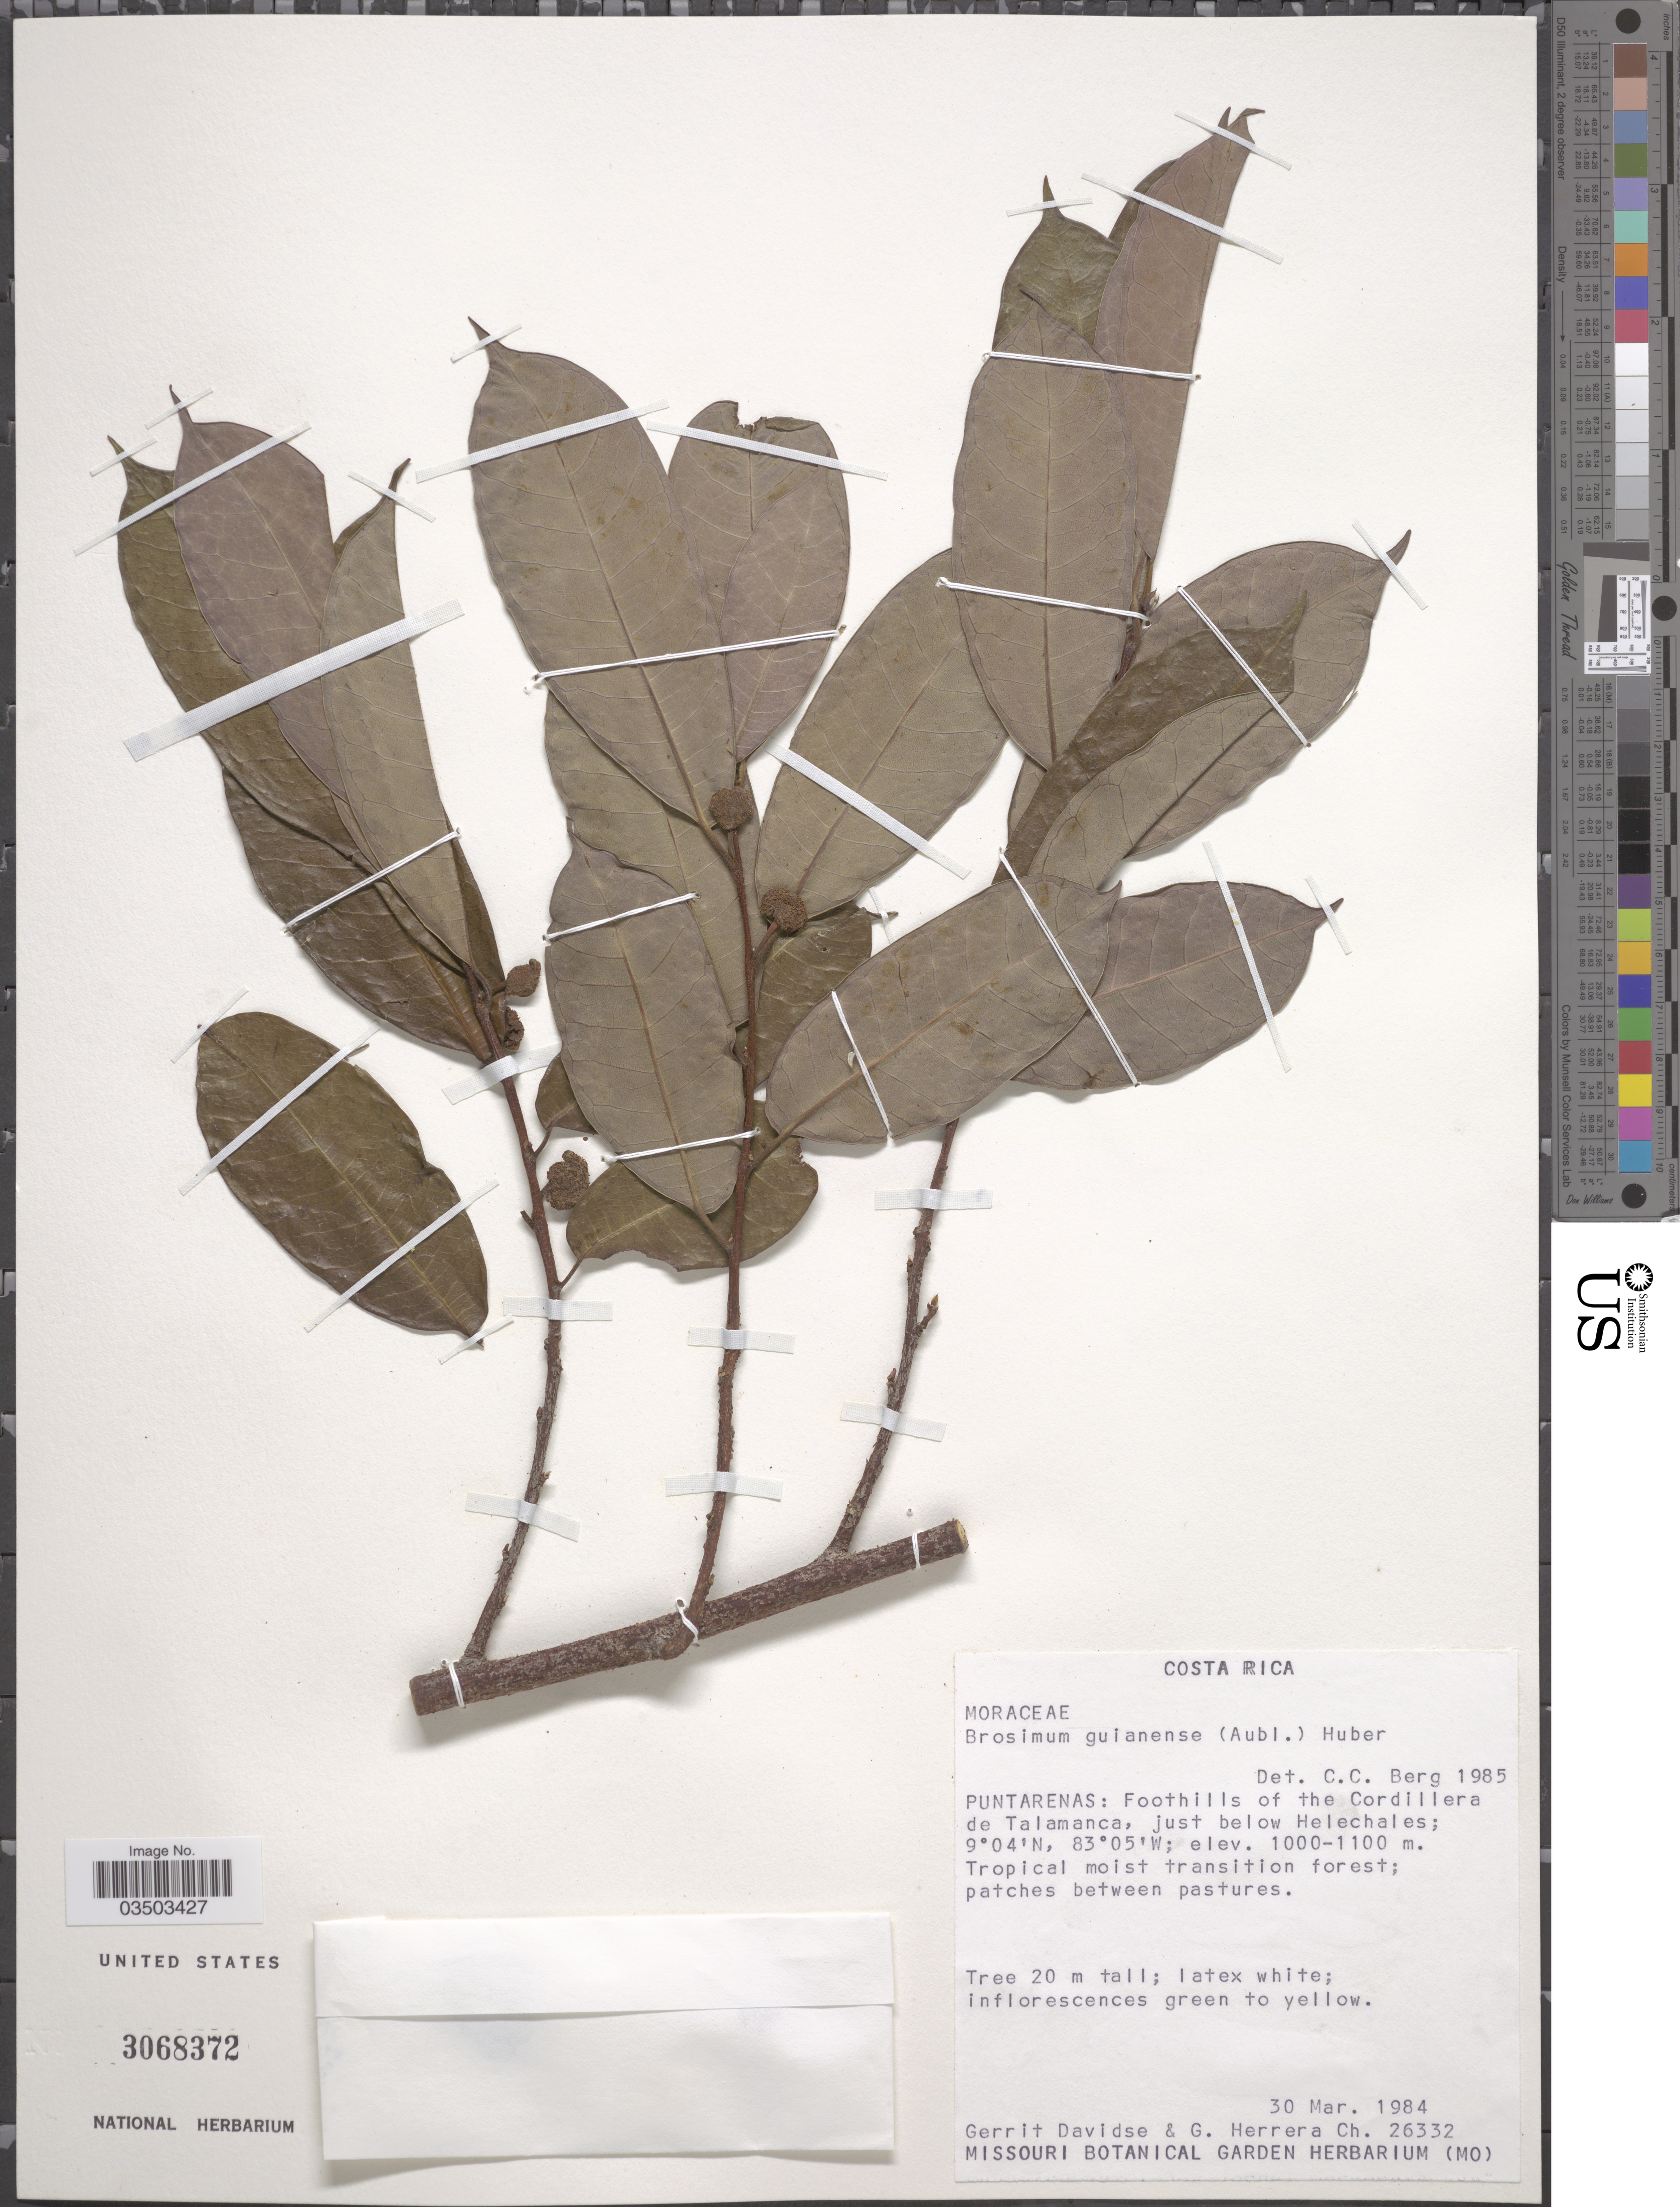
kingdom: Plantae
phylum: Tracheophyta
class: Magnoliopsida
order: Rosales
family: Moraceae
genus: Brosimum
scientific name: Brosimum guianense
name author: (Aubl.) Huber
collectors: G. Davidse & G. Herrera Ch.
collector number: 26332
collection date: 1984-03-30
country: Costa Rica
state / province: Puntarenas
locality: Foothills of the Cordillera de Talamanca, just below Helechales.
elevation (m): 1000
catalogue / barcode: US 3068372